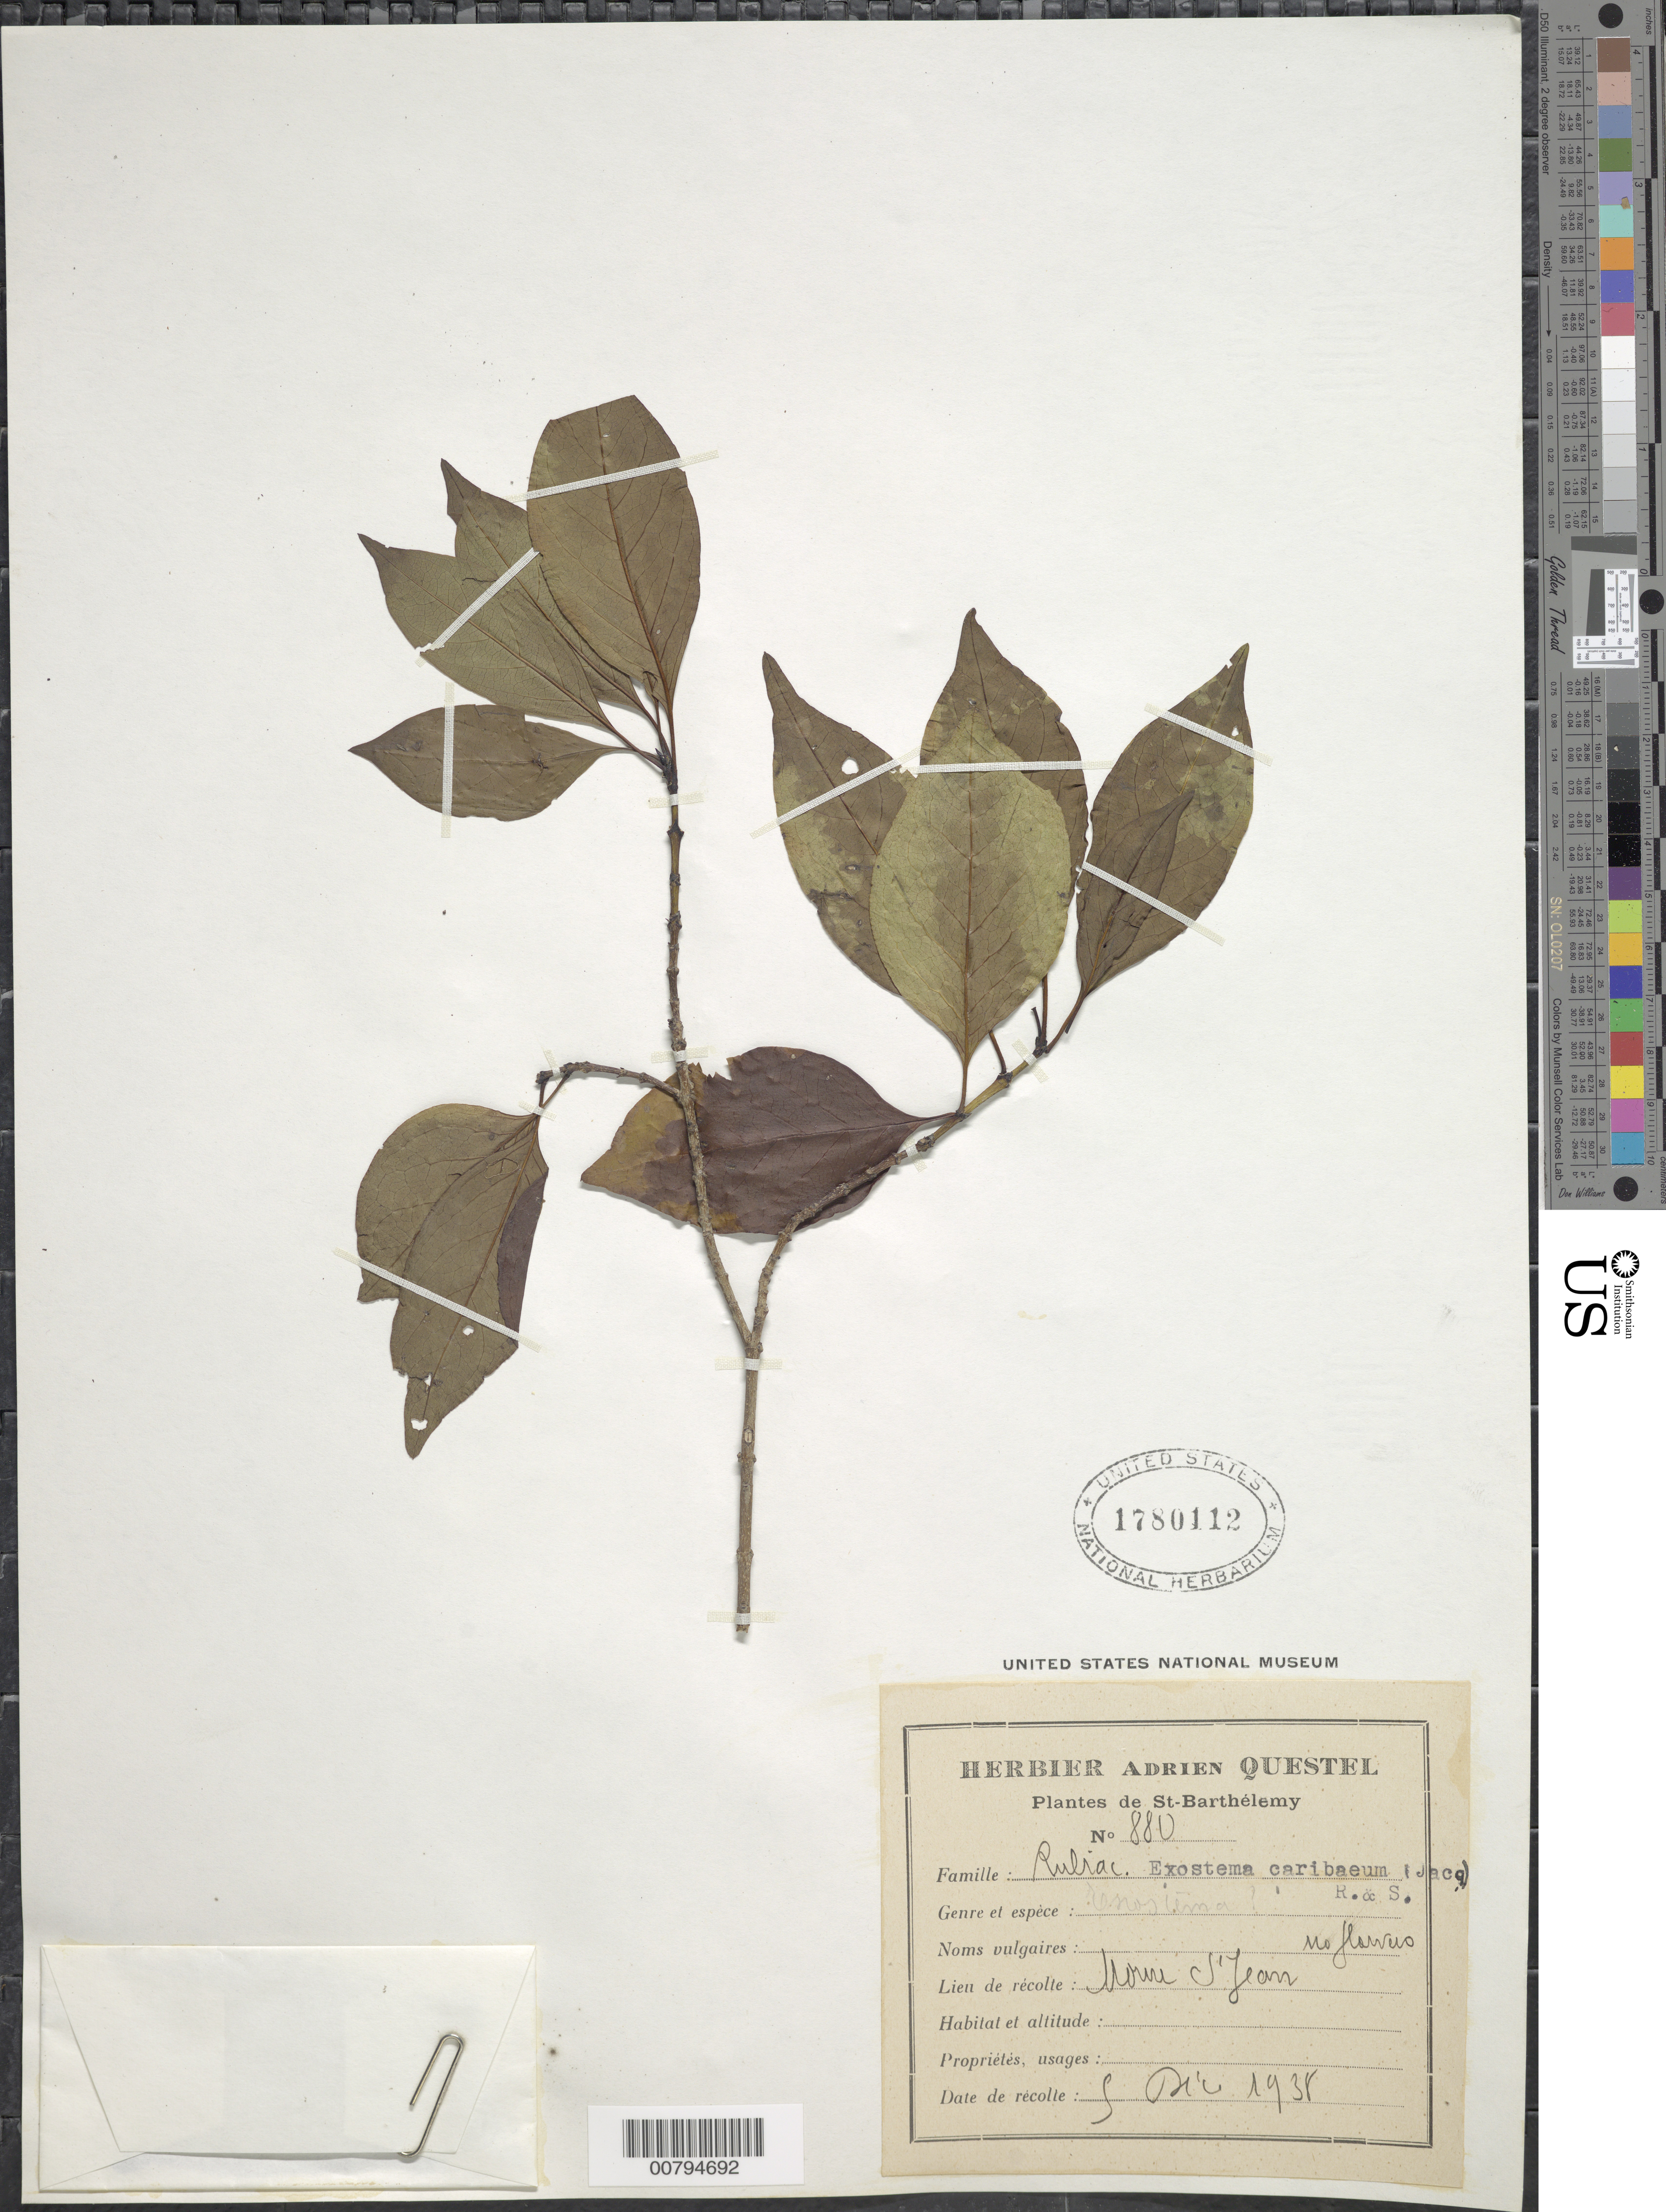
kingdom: Plantae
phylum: Tracheophyta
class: Magnoliopsida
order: Gentianales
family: Rubiaceae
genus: Exostema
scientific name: Exostema caribaeum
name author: (Jacq.) Roem. & Schult.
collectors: A. Questel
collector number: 880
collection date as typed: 08 --- 1938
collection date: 1938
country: Saint Barthélemy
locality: Morne d'Jean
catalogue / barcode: US 1780112